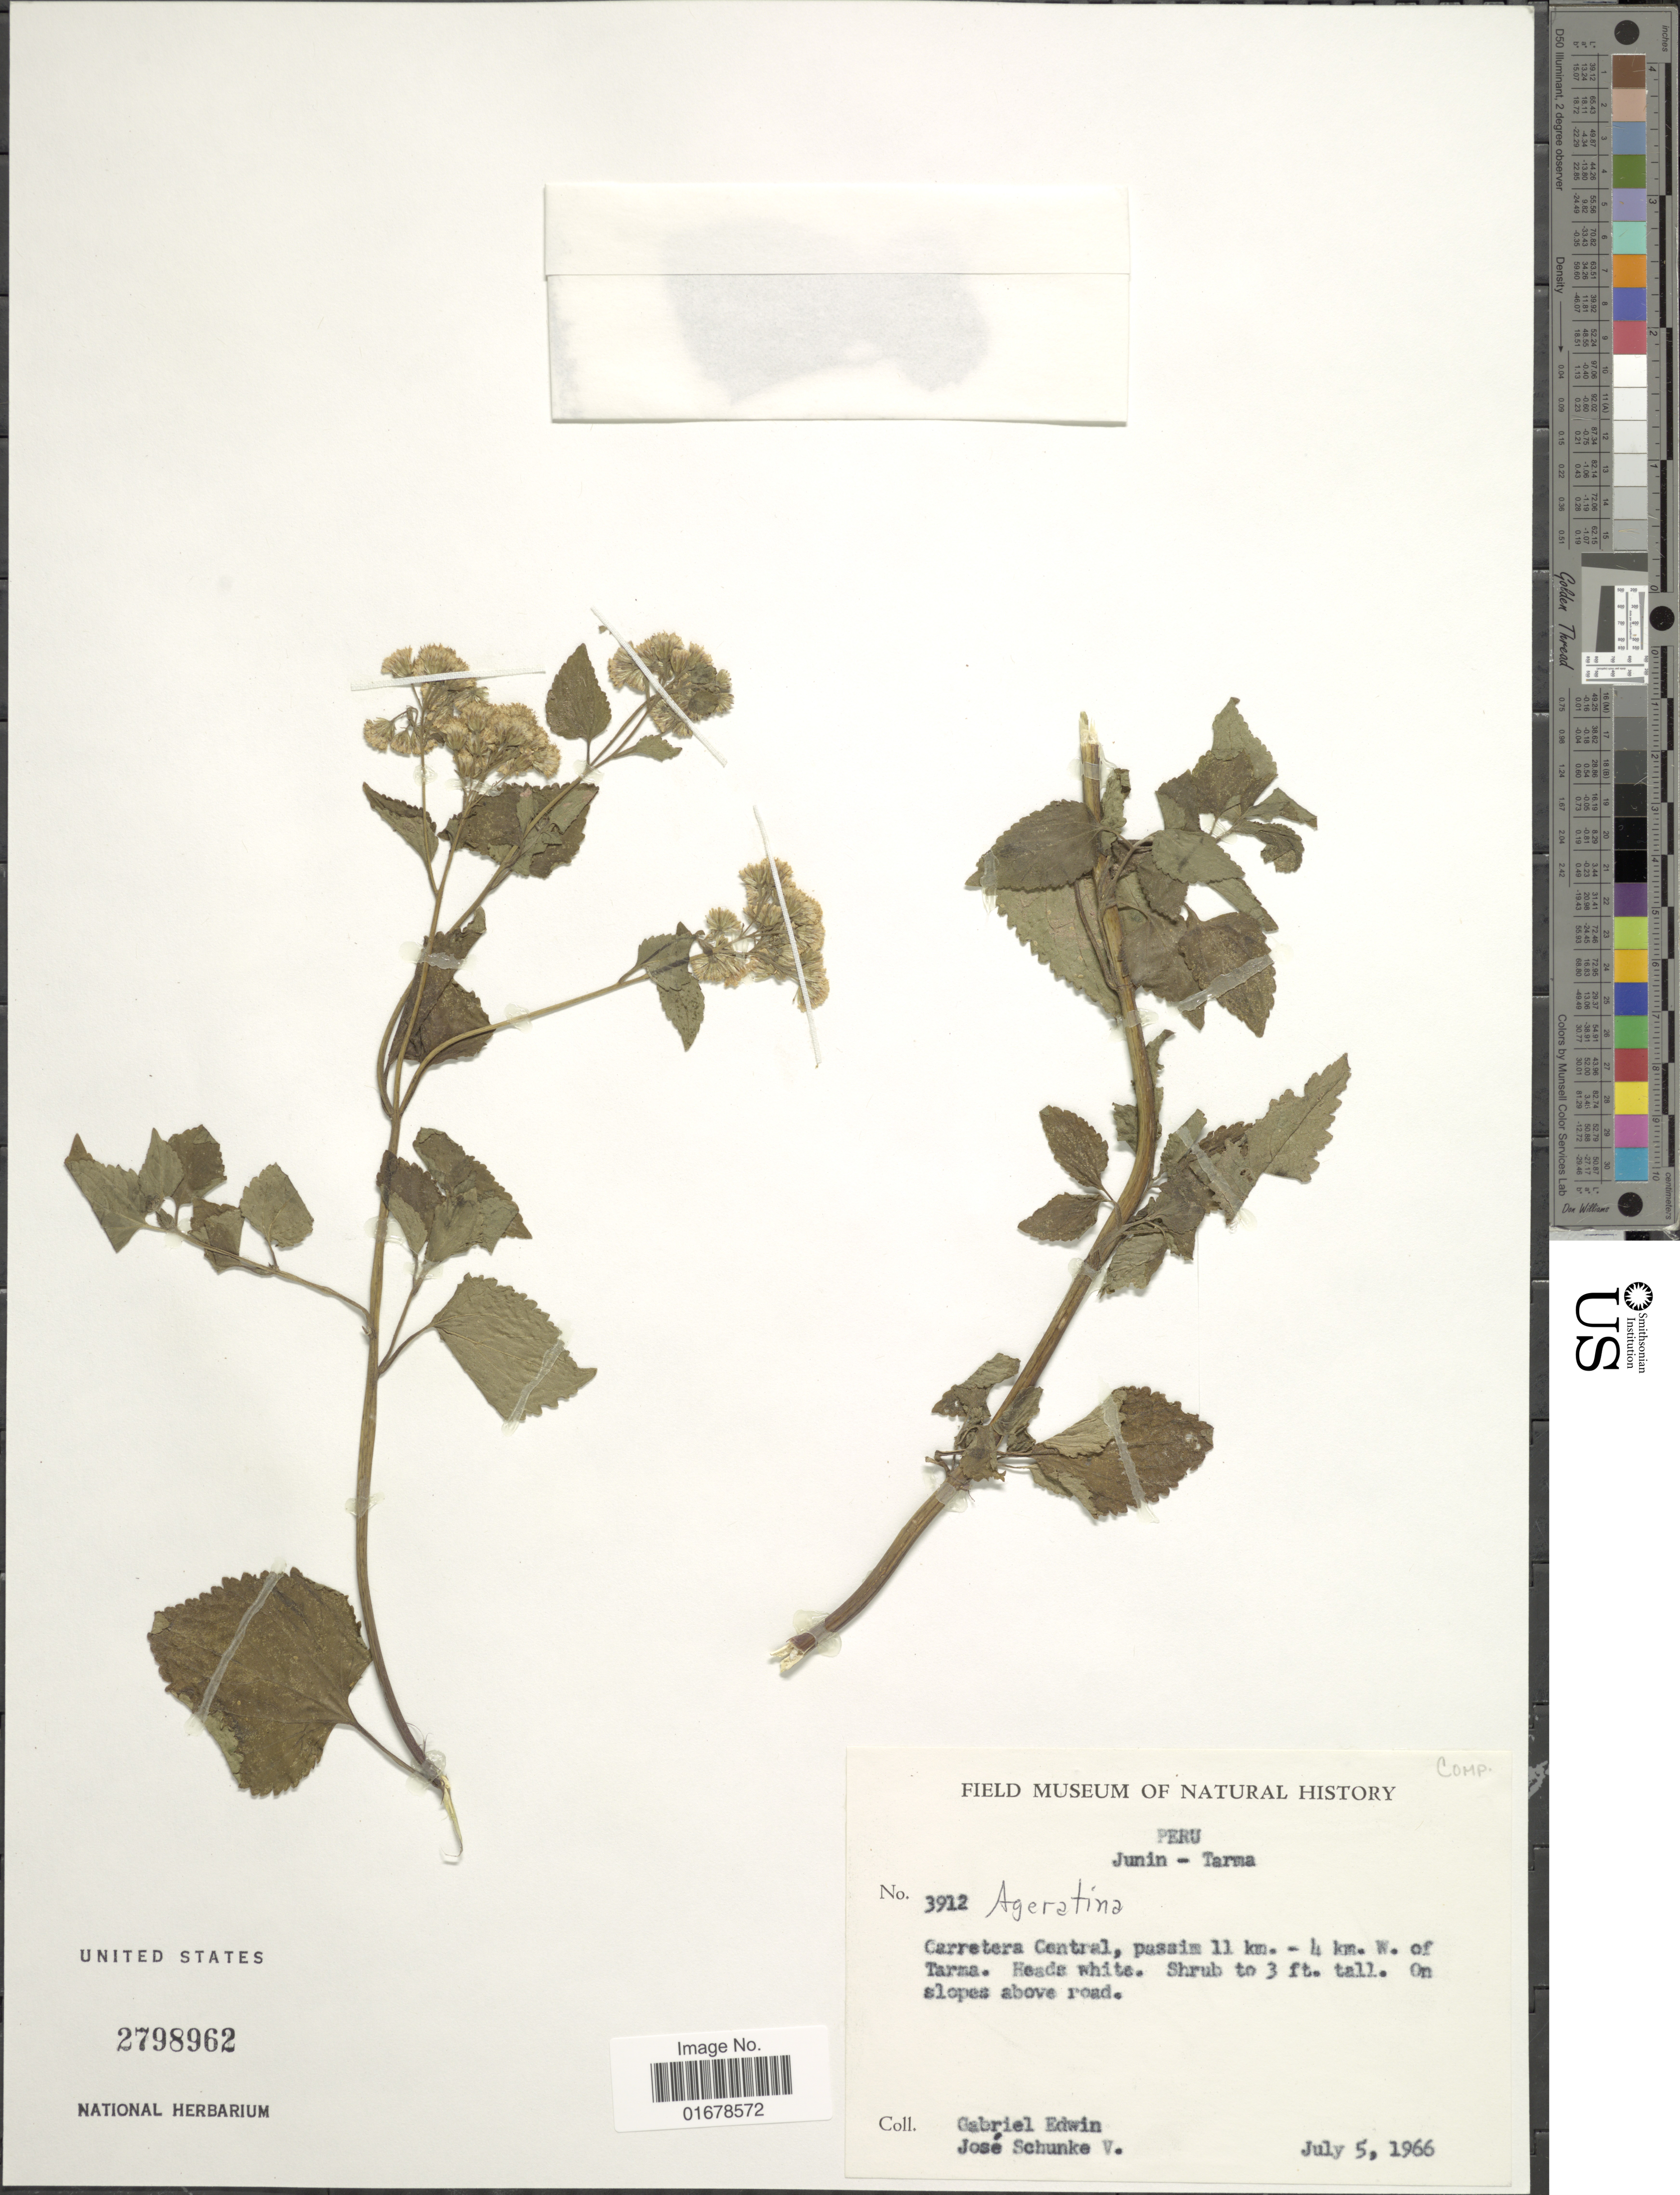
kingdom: Plantae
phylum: Tracheophyta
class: Magnoliopsida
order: Asterales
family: Asteraceae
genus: Ageratina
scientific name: Ageratina sp.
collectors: G. Edwin & J. Schunke Vigo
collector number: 3912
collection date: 1966-07-05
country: Peru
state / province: Junín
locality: Junin - Tarma, Carretera Central, passim 11 km. - 4 km. W. of Tarma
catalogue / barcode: US 2798962